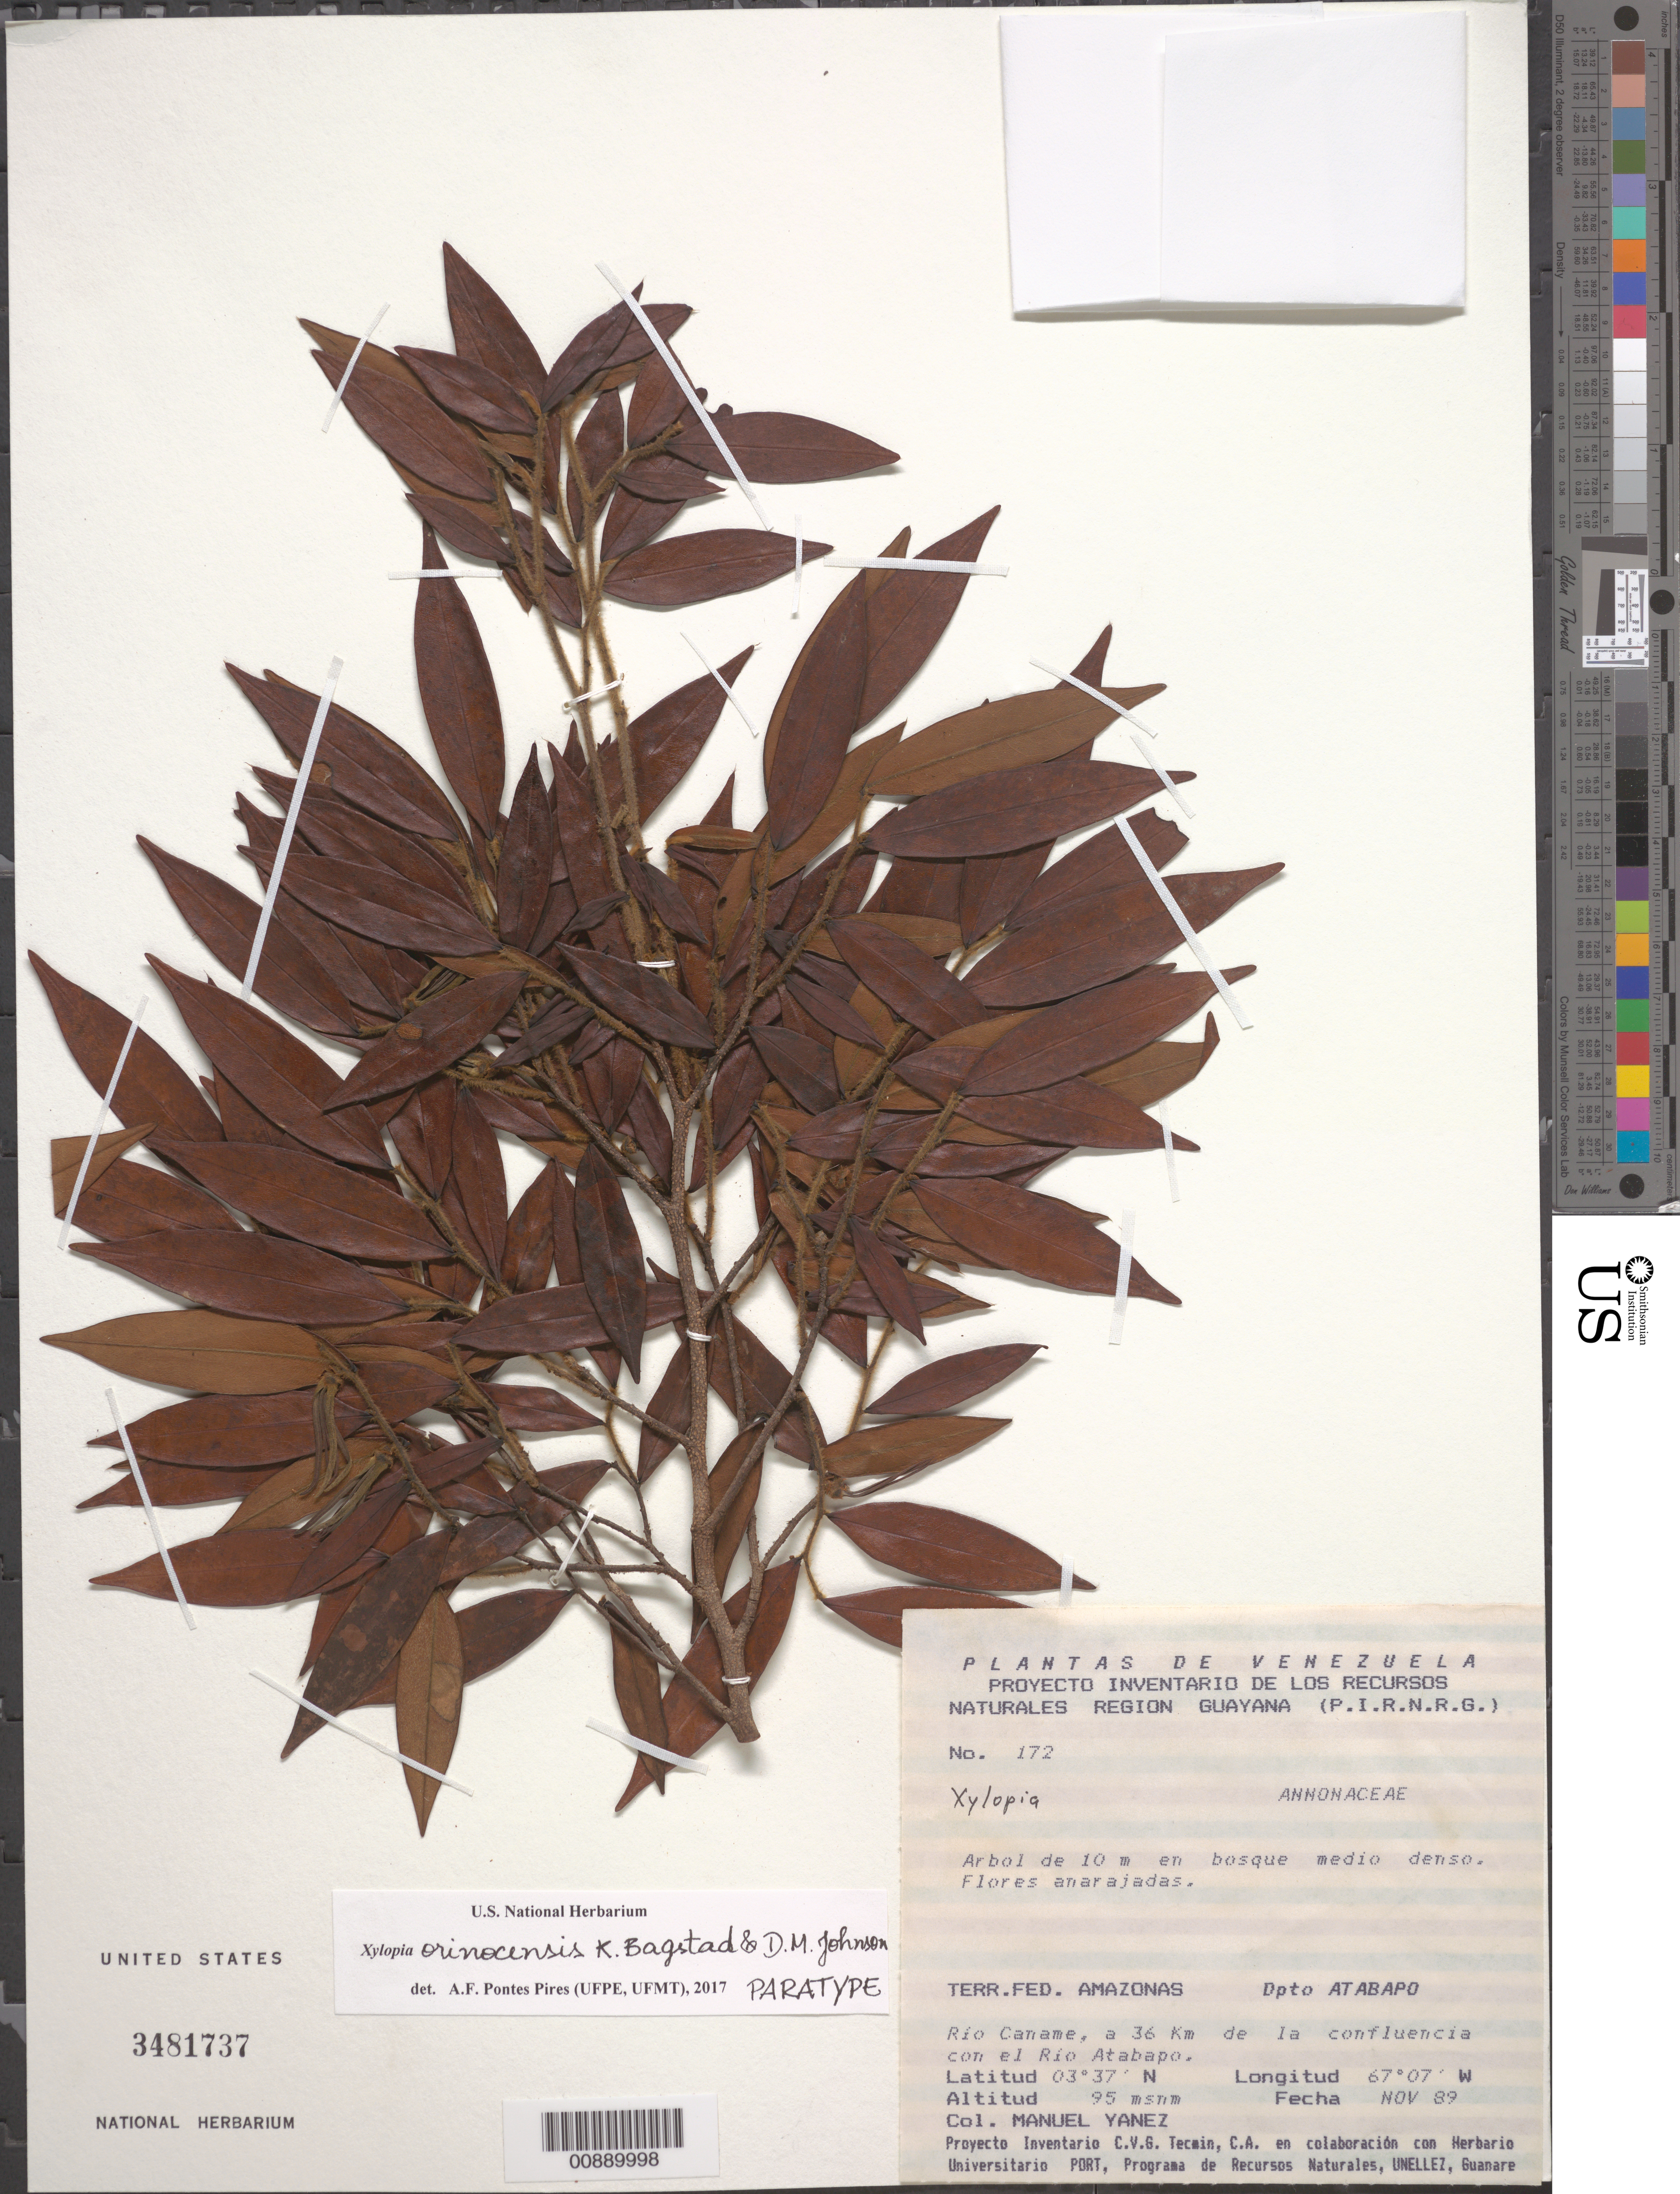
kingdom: Plantae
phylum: Tracheophyta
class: Magnoliopsida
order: Magnoliales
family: Annonaceae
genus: Xylopia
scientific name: Xylopia orinocensis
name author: Bagstad & D.M. Johnson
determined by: Pontes-Pires, Aline Fernandes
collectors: M. Yanez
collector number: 172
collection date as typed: Nov-89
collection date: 1989-11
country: Venezuela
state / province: Amazonas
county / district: Atabapo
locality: Río Caname, a 36 km de la confluencia con el río Atabapo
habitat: Bosque medio denso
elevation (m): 95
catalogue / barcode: US 3481737